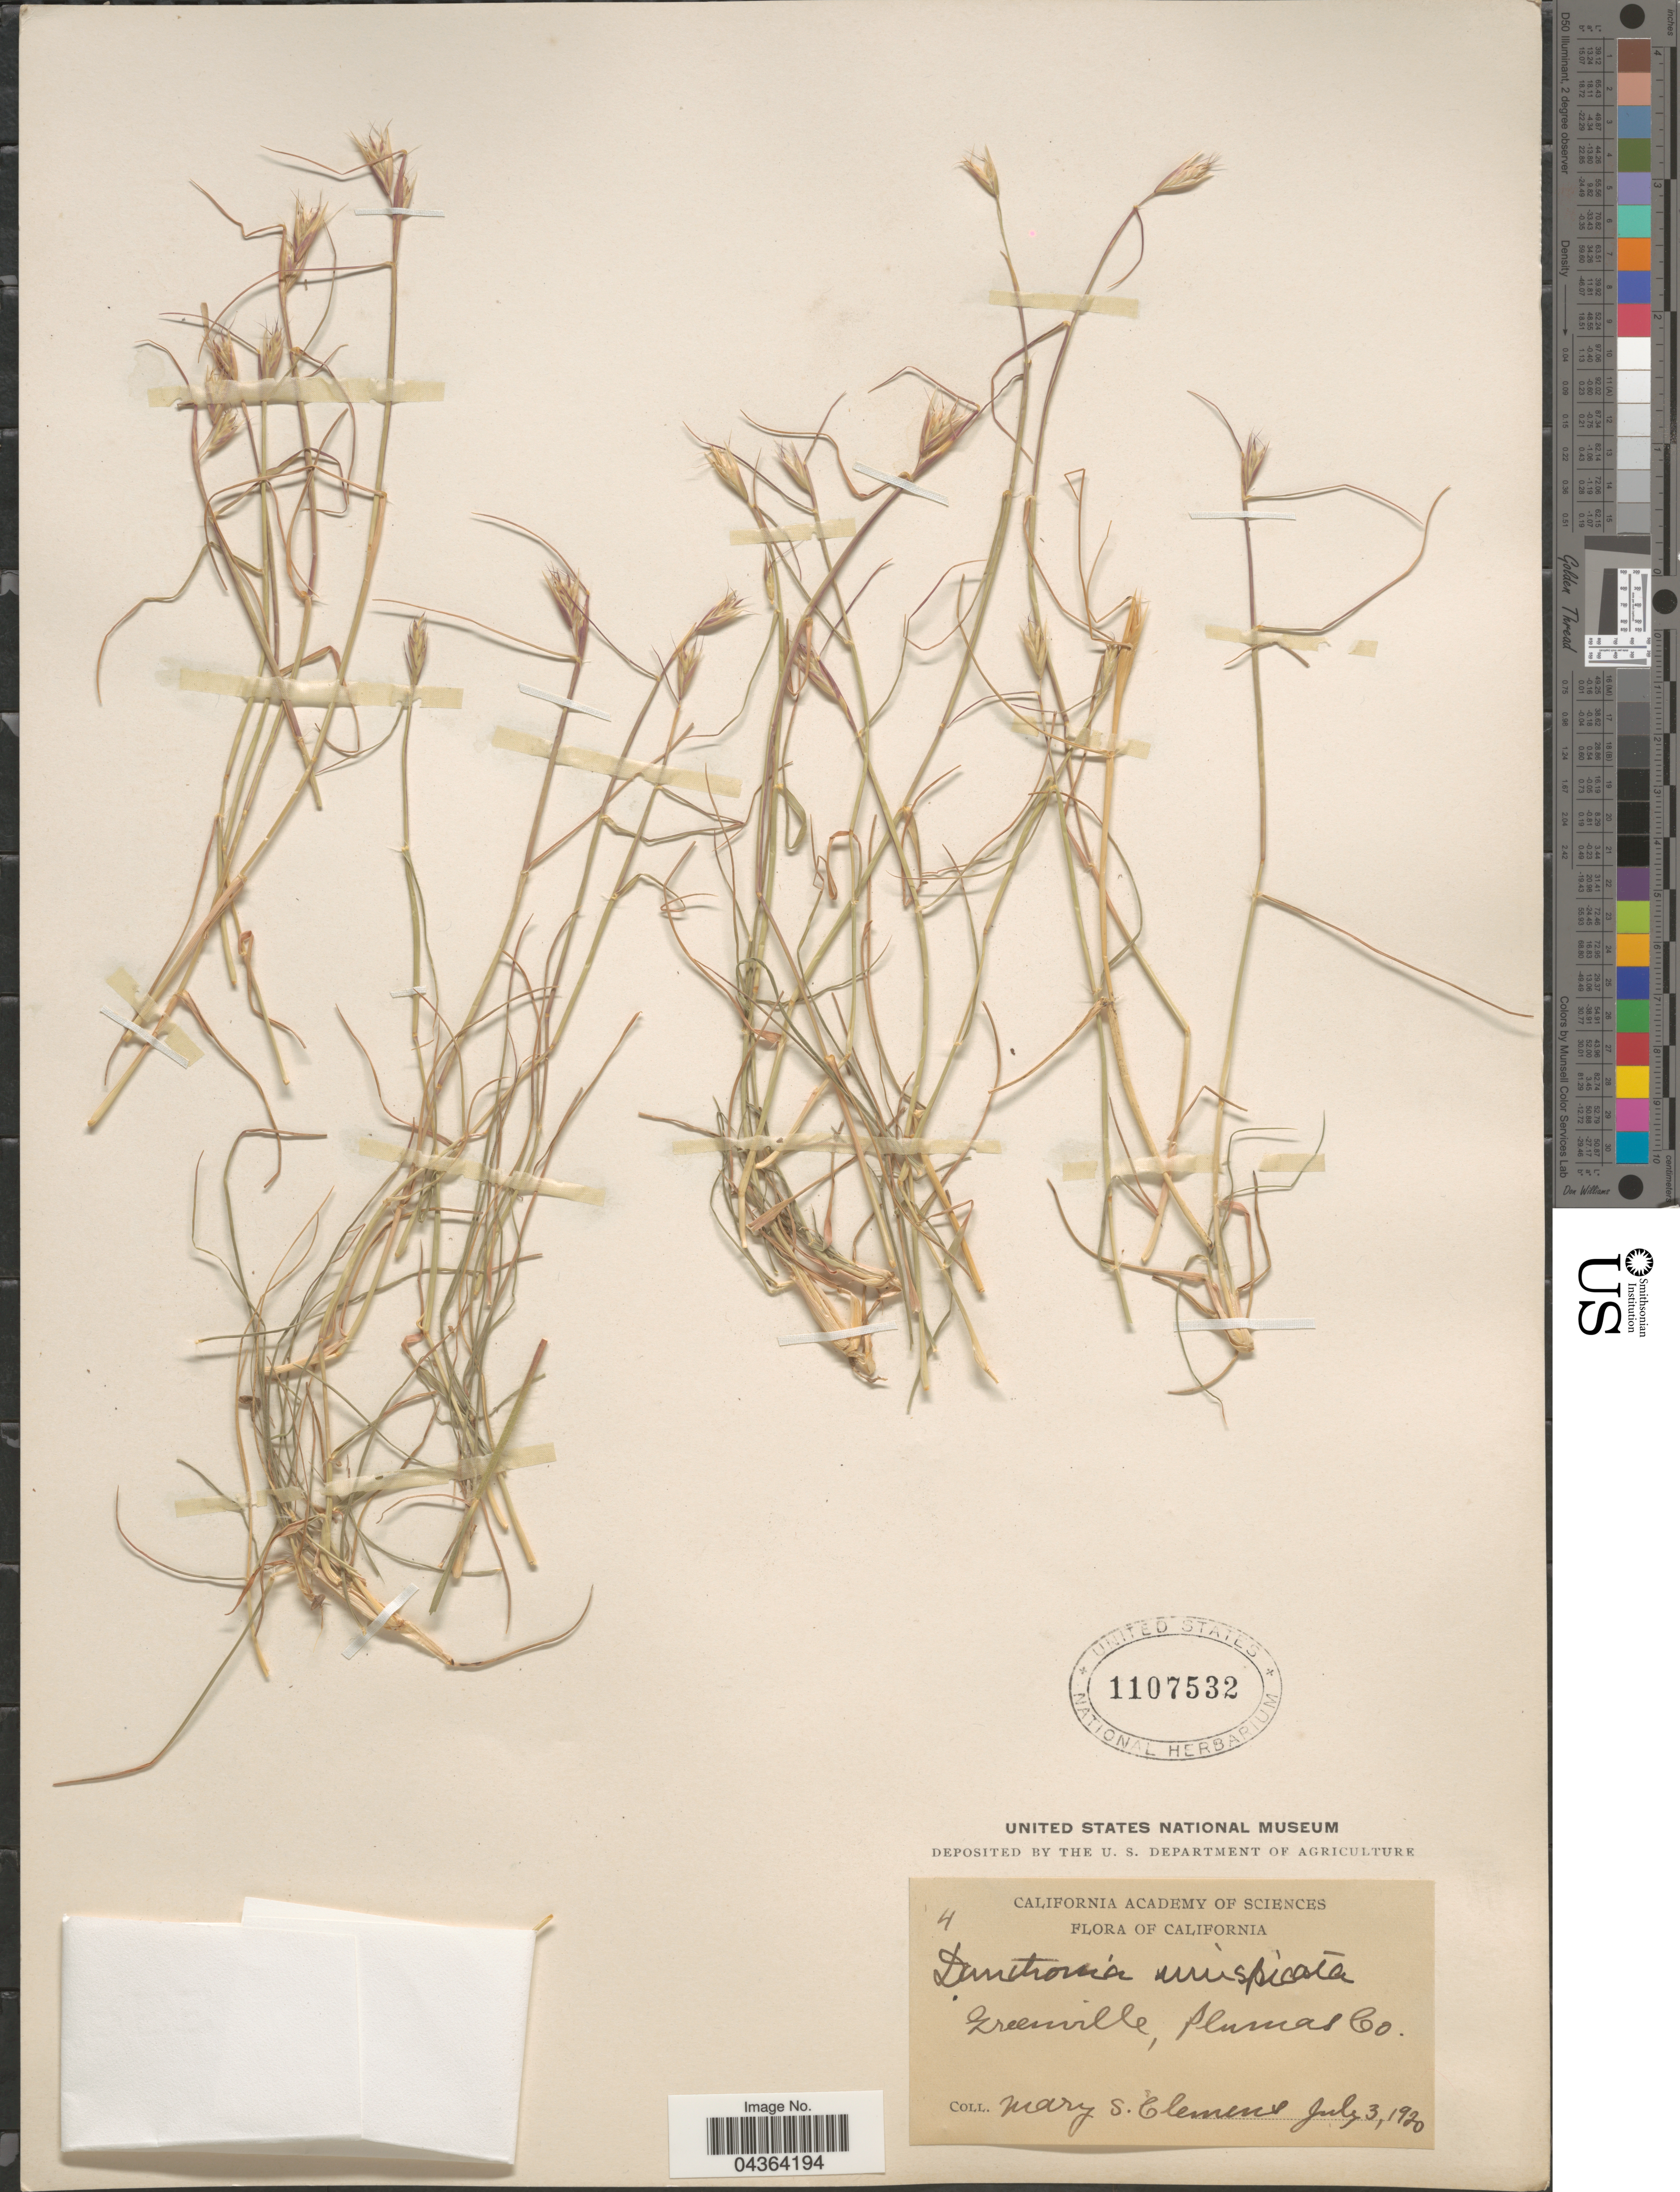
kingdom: Plantae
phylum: Tracheophyta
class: Liliopsida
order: Poales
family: Poaceae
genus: Danthonia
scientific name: Danthonia unispicata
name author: (Thurb.) Munro ex Macoun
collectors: M. S. Clemens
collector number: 4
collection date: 1920-07-03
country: United States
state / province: California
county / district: Plumas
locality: Greenville, Plumas Co.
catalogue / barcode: US 1107532